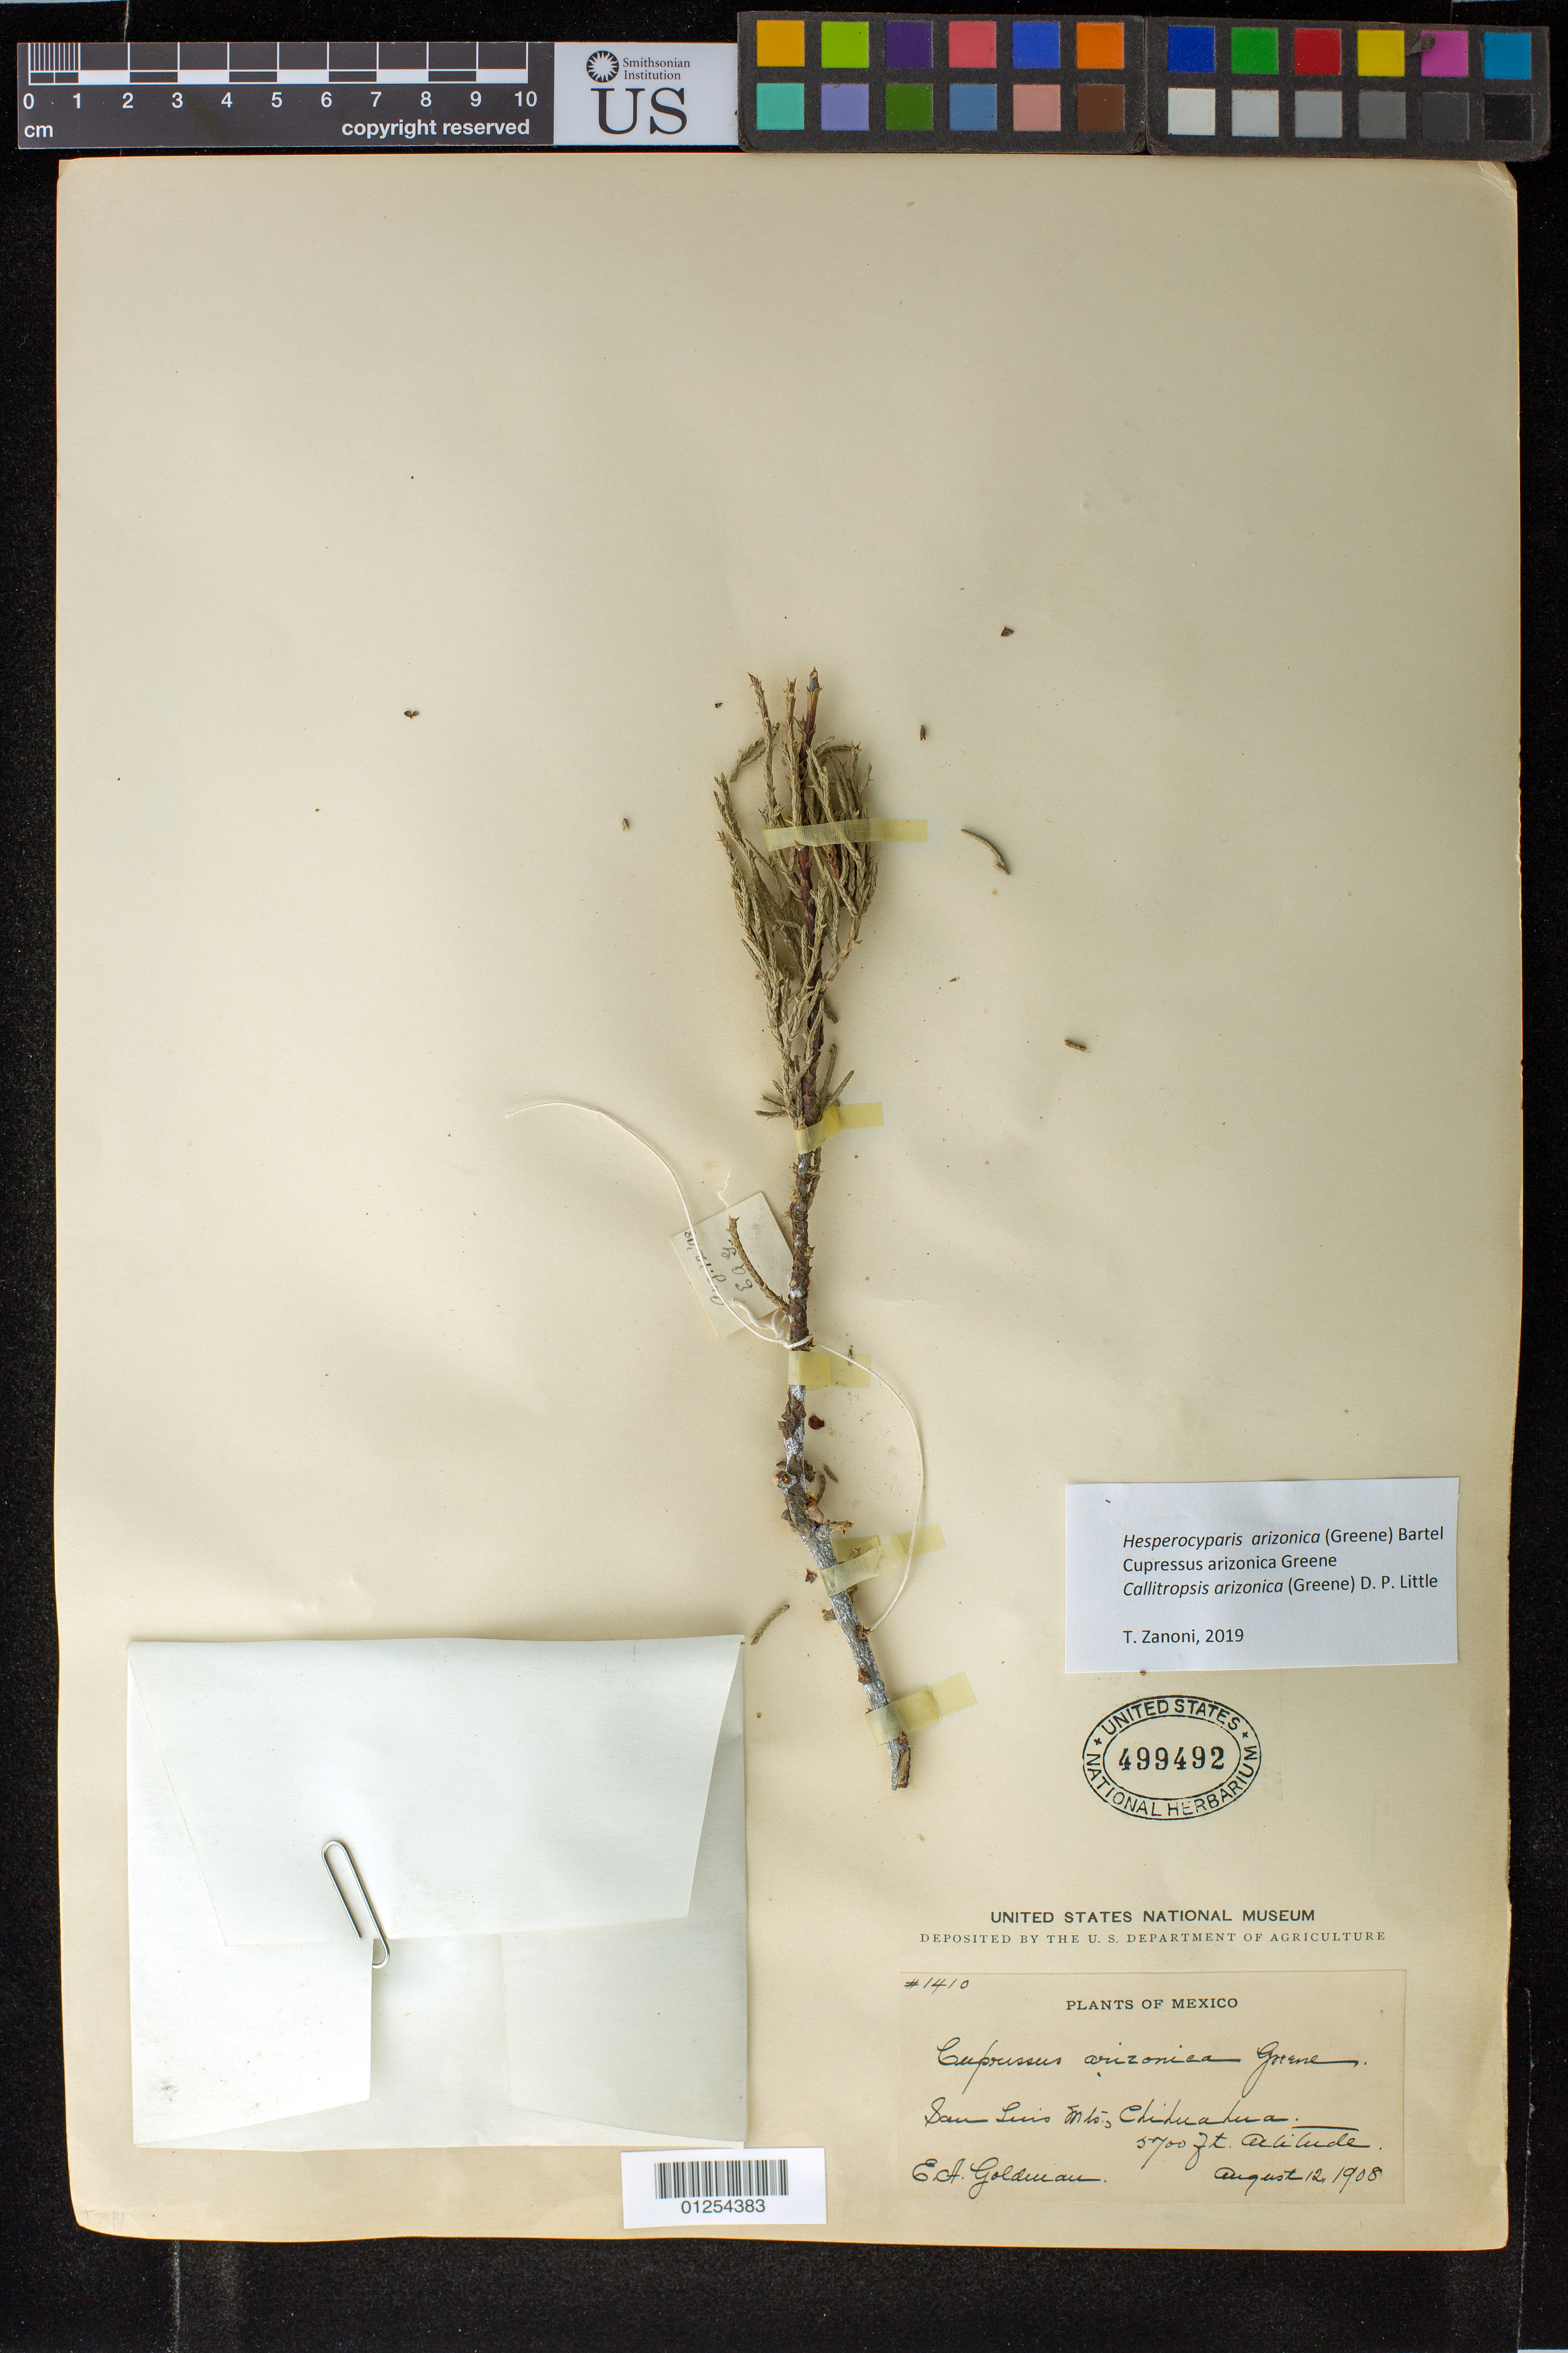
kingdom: Plantae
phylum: Tracheophyta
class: Pinopsida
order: Pinales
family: Cupressaceae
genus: Hesperocyparis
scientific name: Hesperocyparis arizonica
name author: (Greene) Bartel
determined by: Zanoni, T. A., (NY), New York Botanical Garden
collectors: E. A. Goldman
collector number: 1410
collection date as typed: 12 Aug 1908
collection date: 1908-08-12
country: Mexico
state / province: Chihuahua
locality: San Luis Mts., Chihuahua.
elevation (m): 2438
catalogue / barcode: US 499492